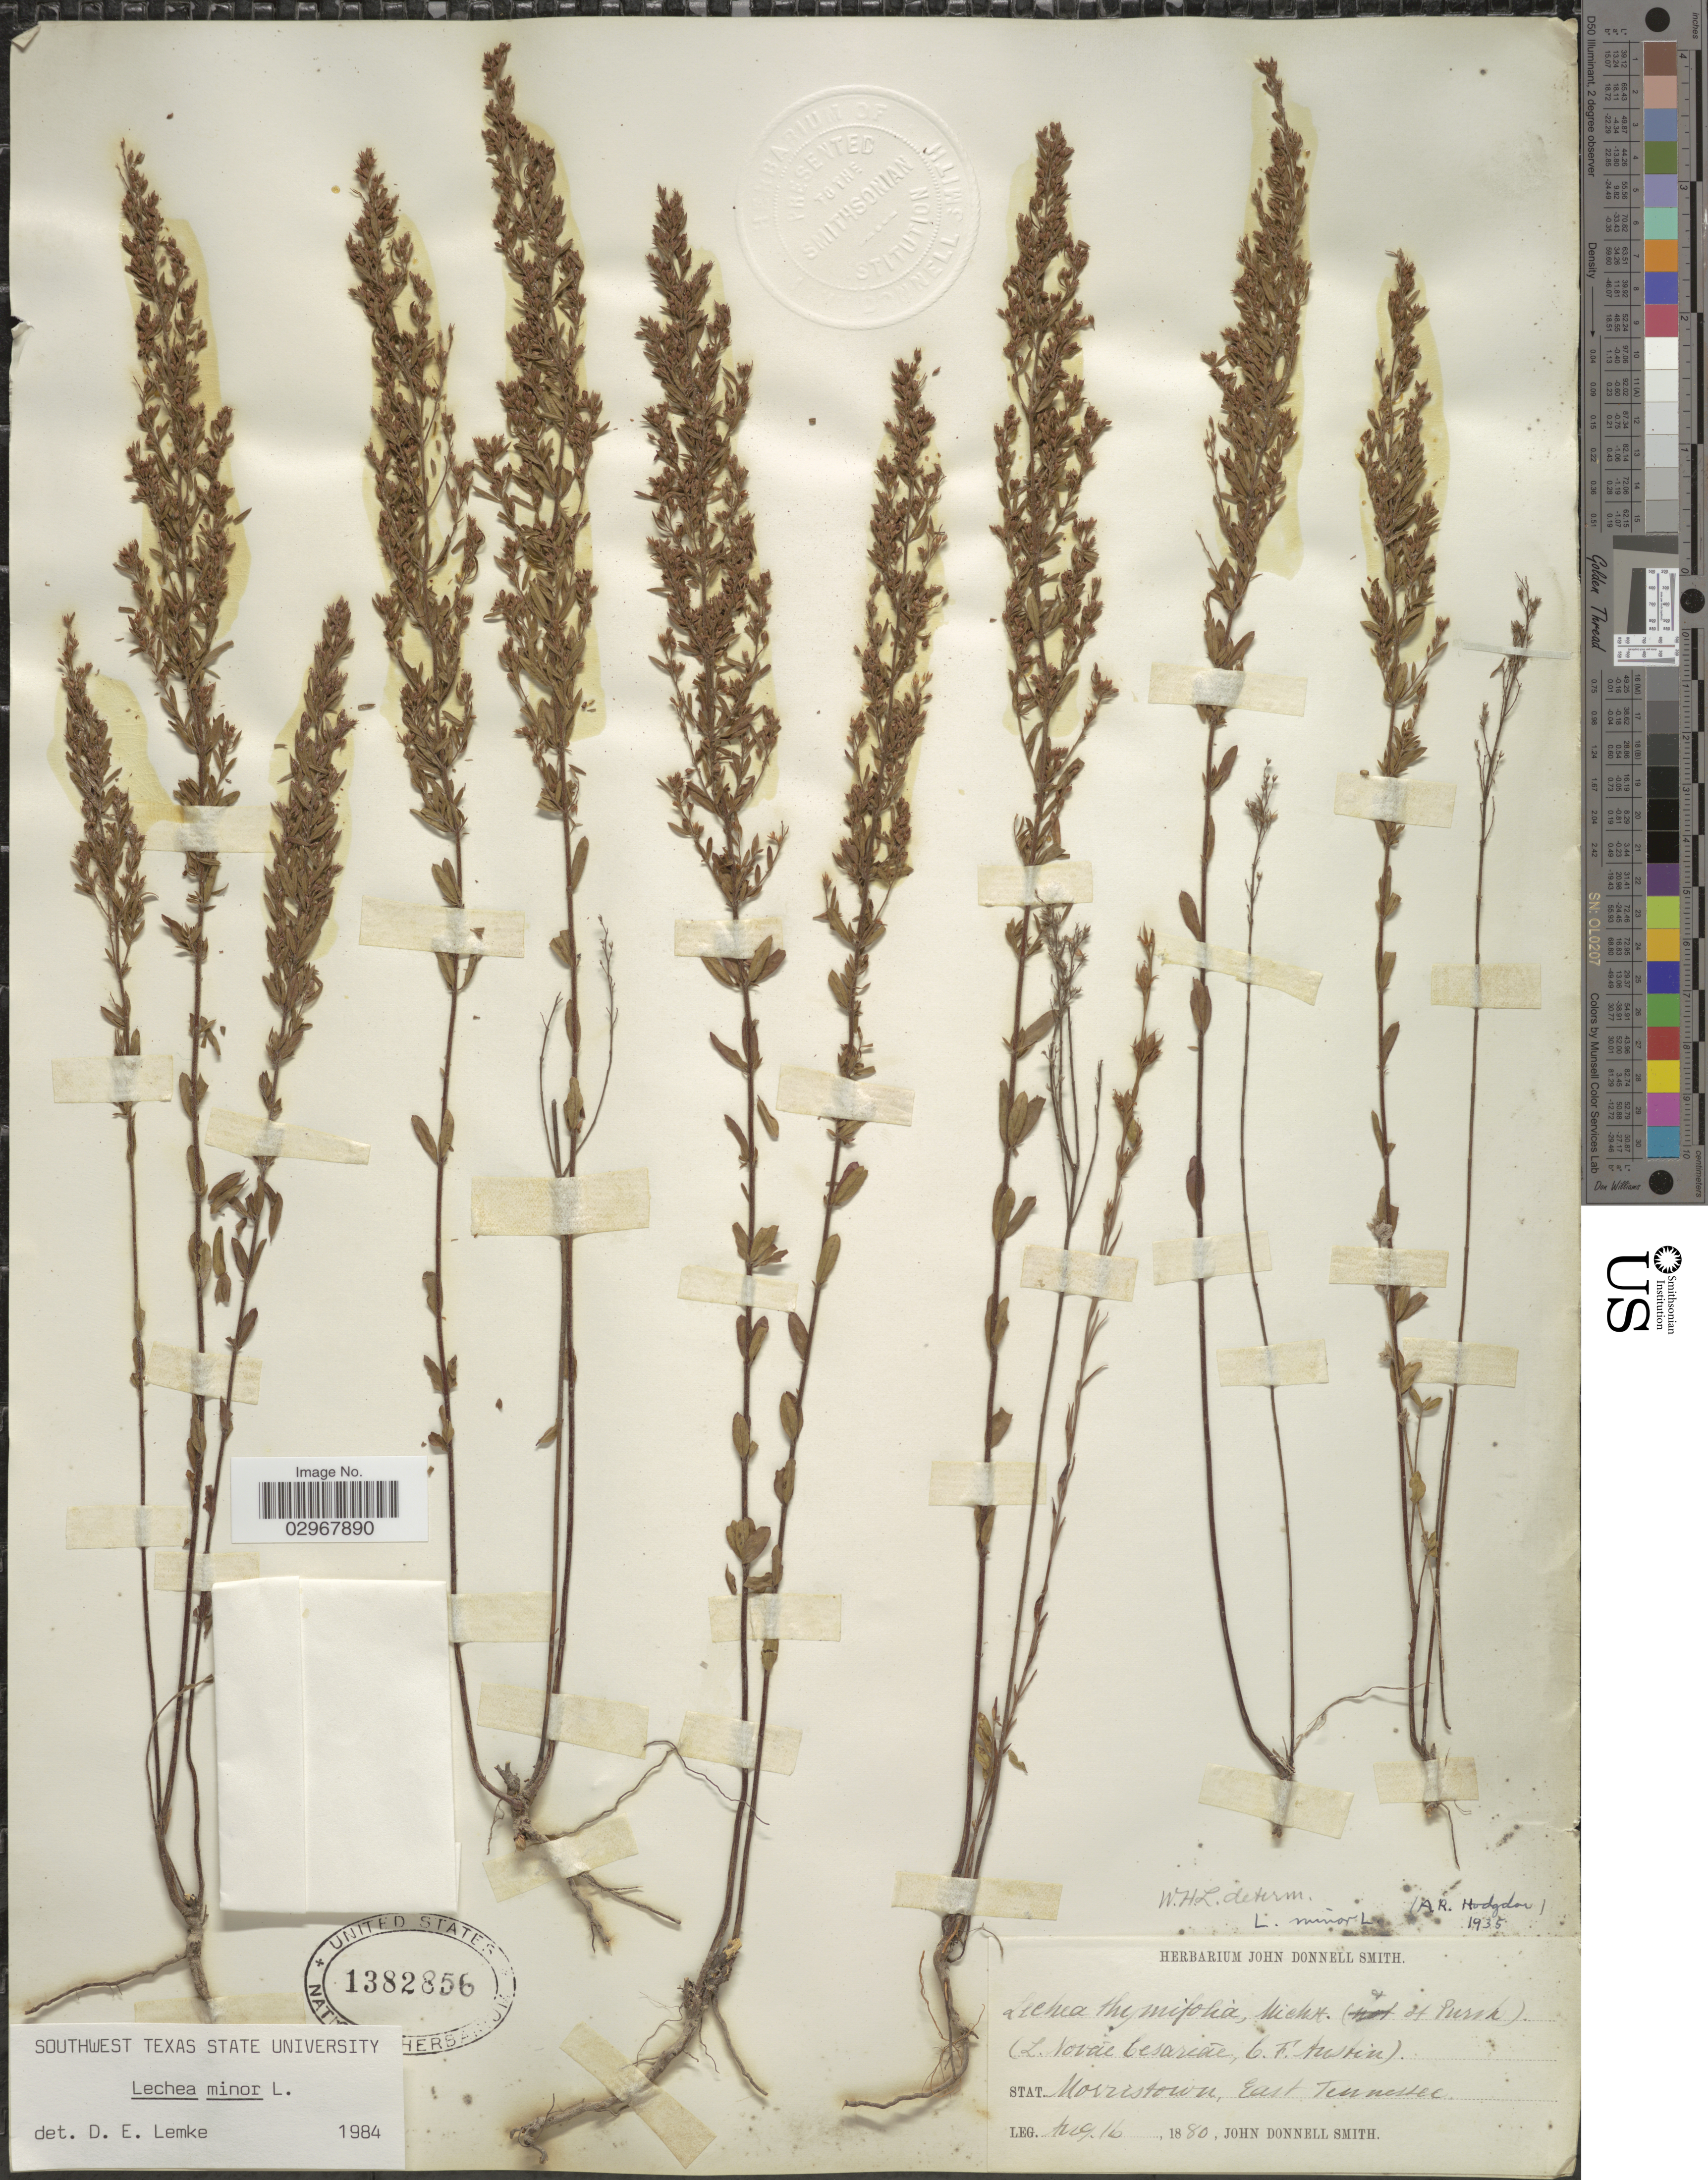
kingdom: Plantae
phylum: Tracheophyta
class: Magnoliopsida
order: Malvales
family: Cistaceae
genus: Lechea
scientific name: Lechea minor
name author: L.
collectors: J. Donnell Smith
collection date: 1880-08-16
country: United States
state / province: Tennessee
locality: Stat. Morristown, East Tennessee.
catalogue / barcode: US 1382856